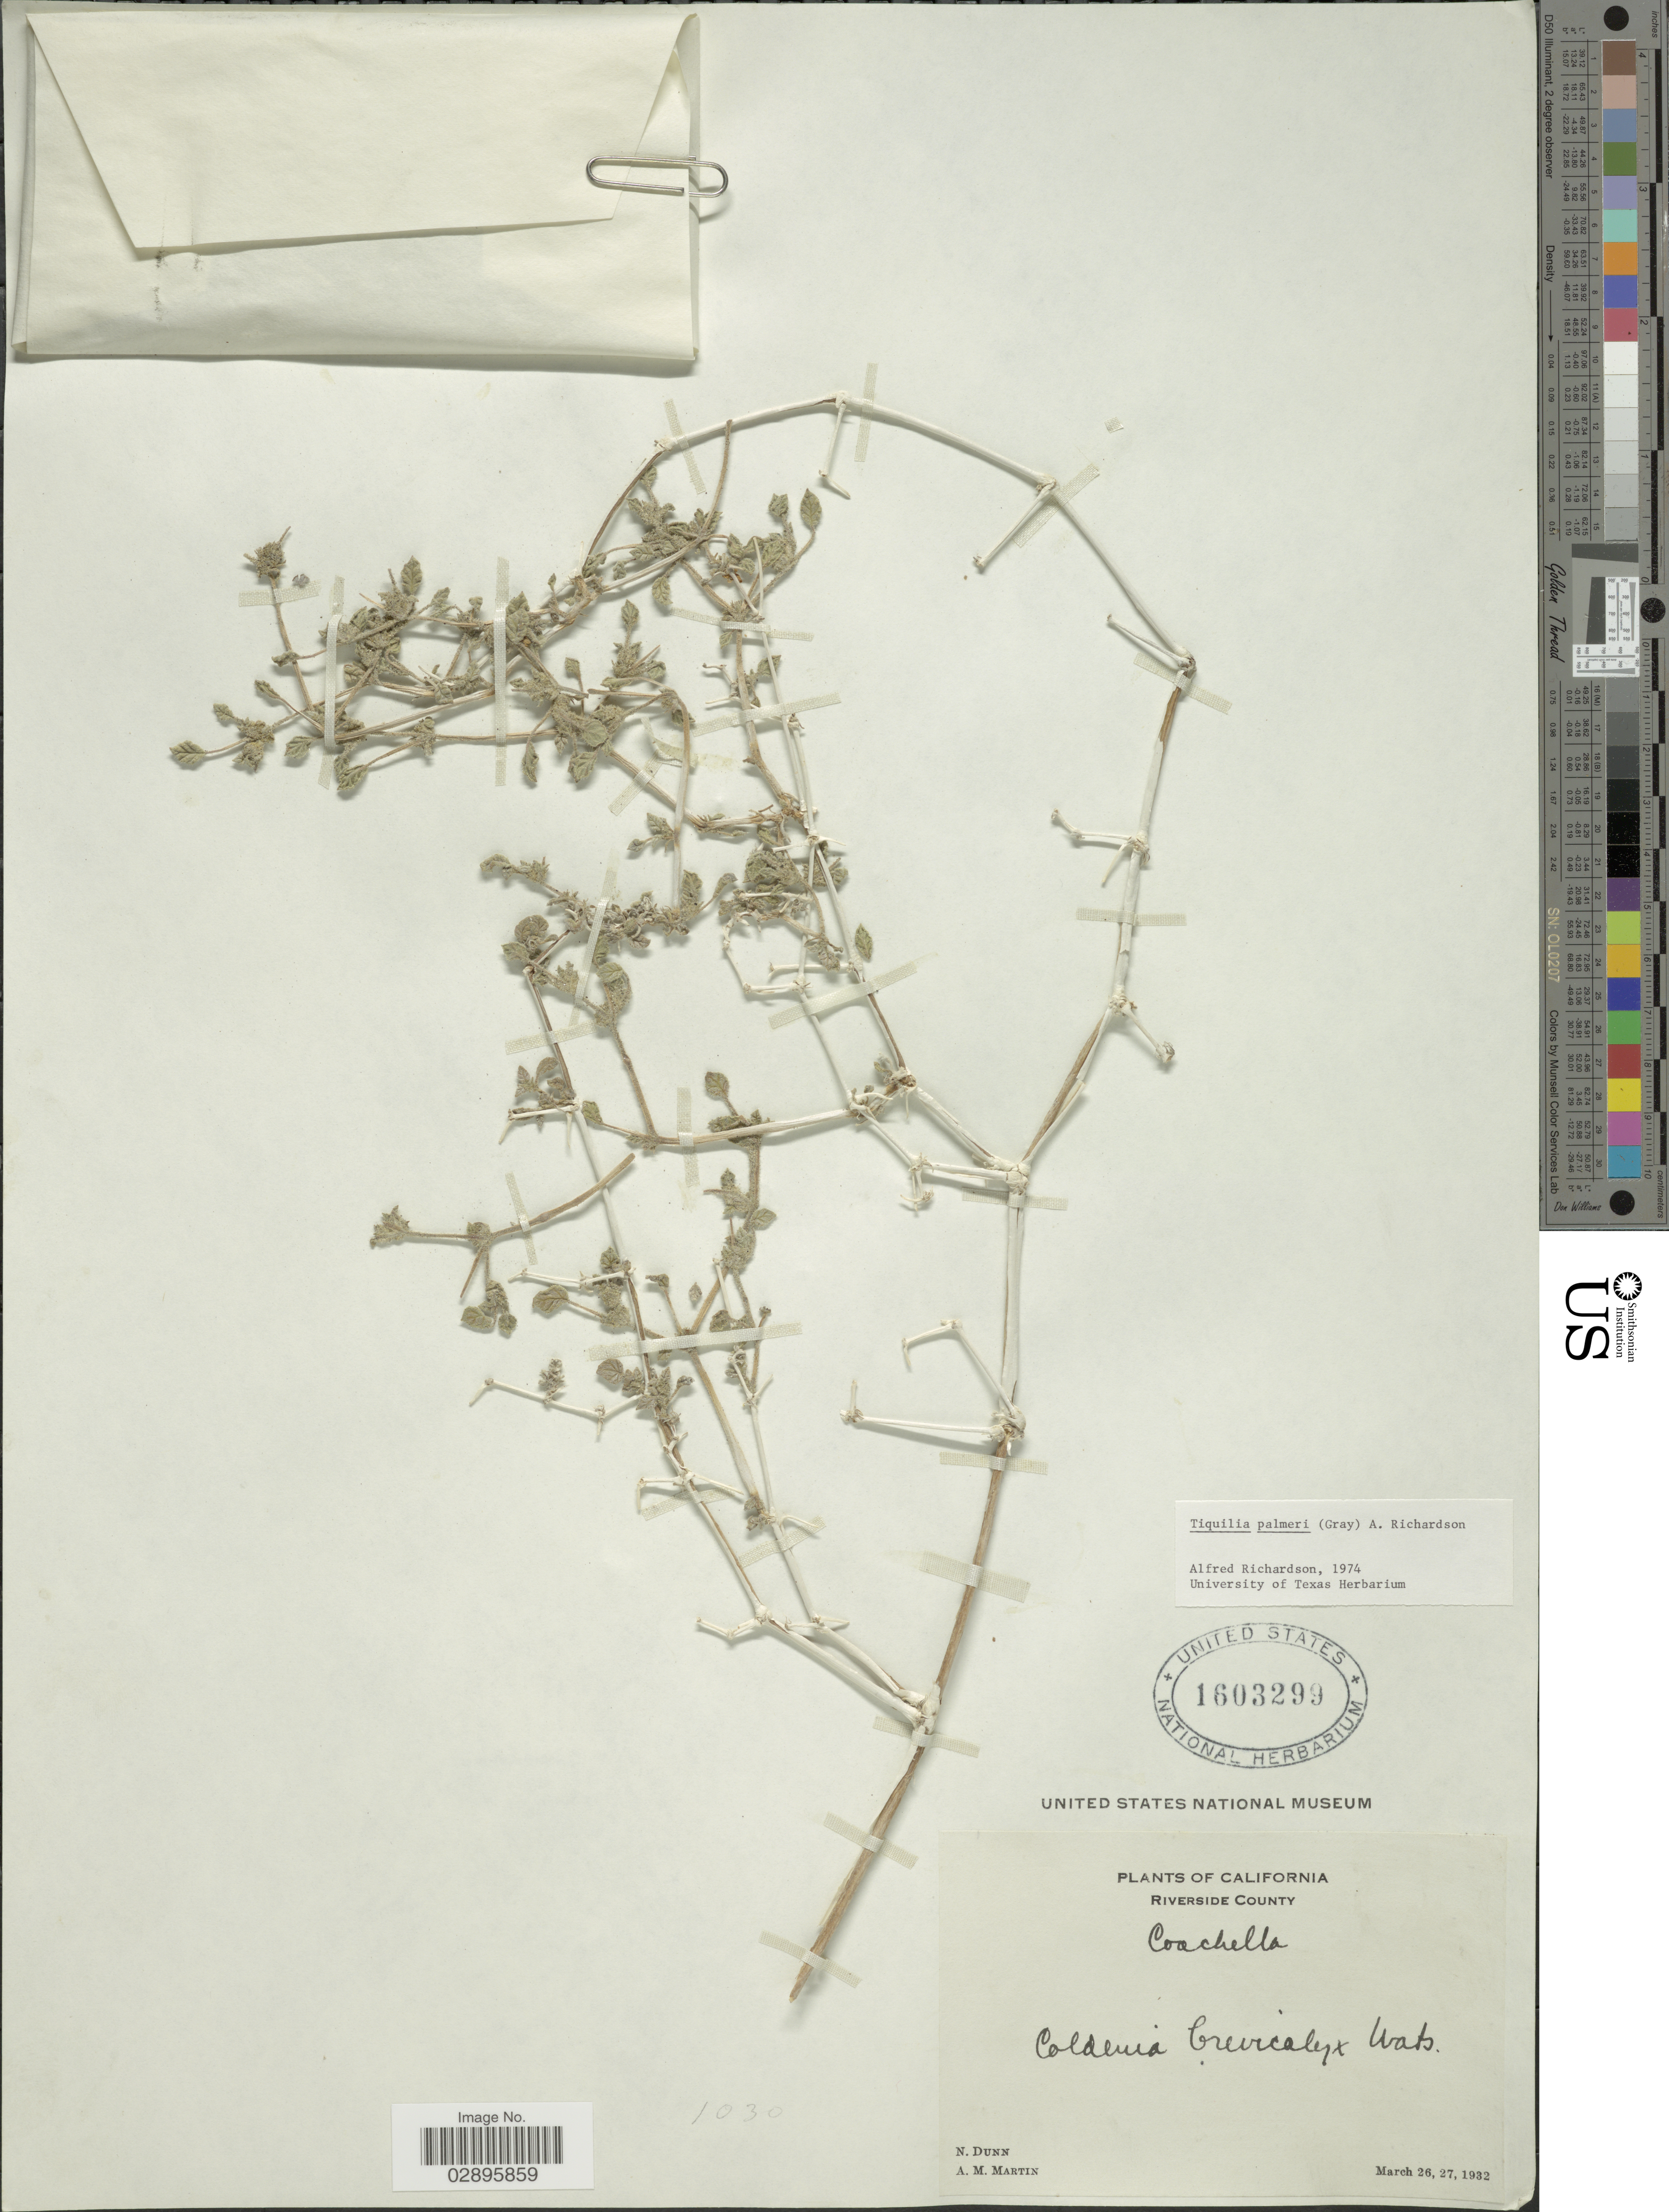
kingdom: Plantae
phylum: Tracheophyta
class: Magnoliopsida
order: Boraginales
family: Ehretiaceae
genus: Tiquilia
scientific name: Tiquilia palmeri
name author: (A. Gray) A.T. Richardson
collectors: N. Dunn & A. M. Martin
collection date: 1932-03-26/1932-03-27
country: United States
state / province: California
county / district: Riverside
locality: Riverside County. Coachella.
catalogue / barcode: US 1603299